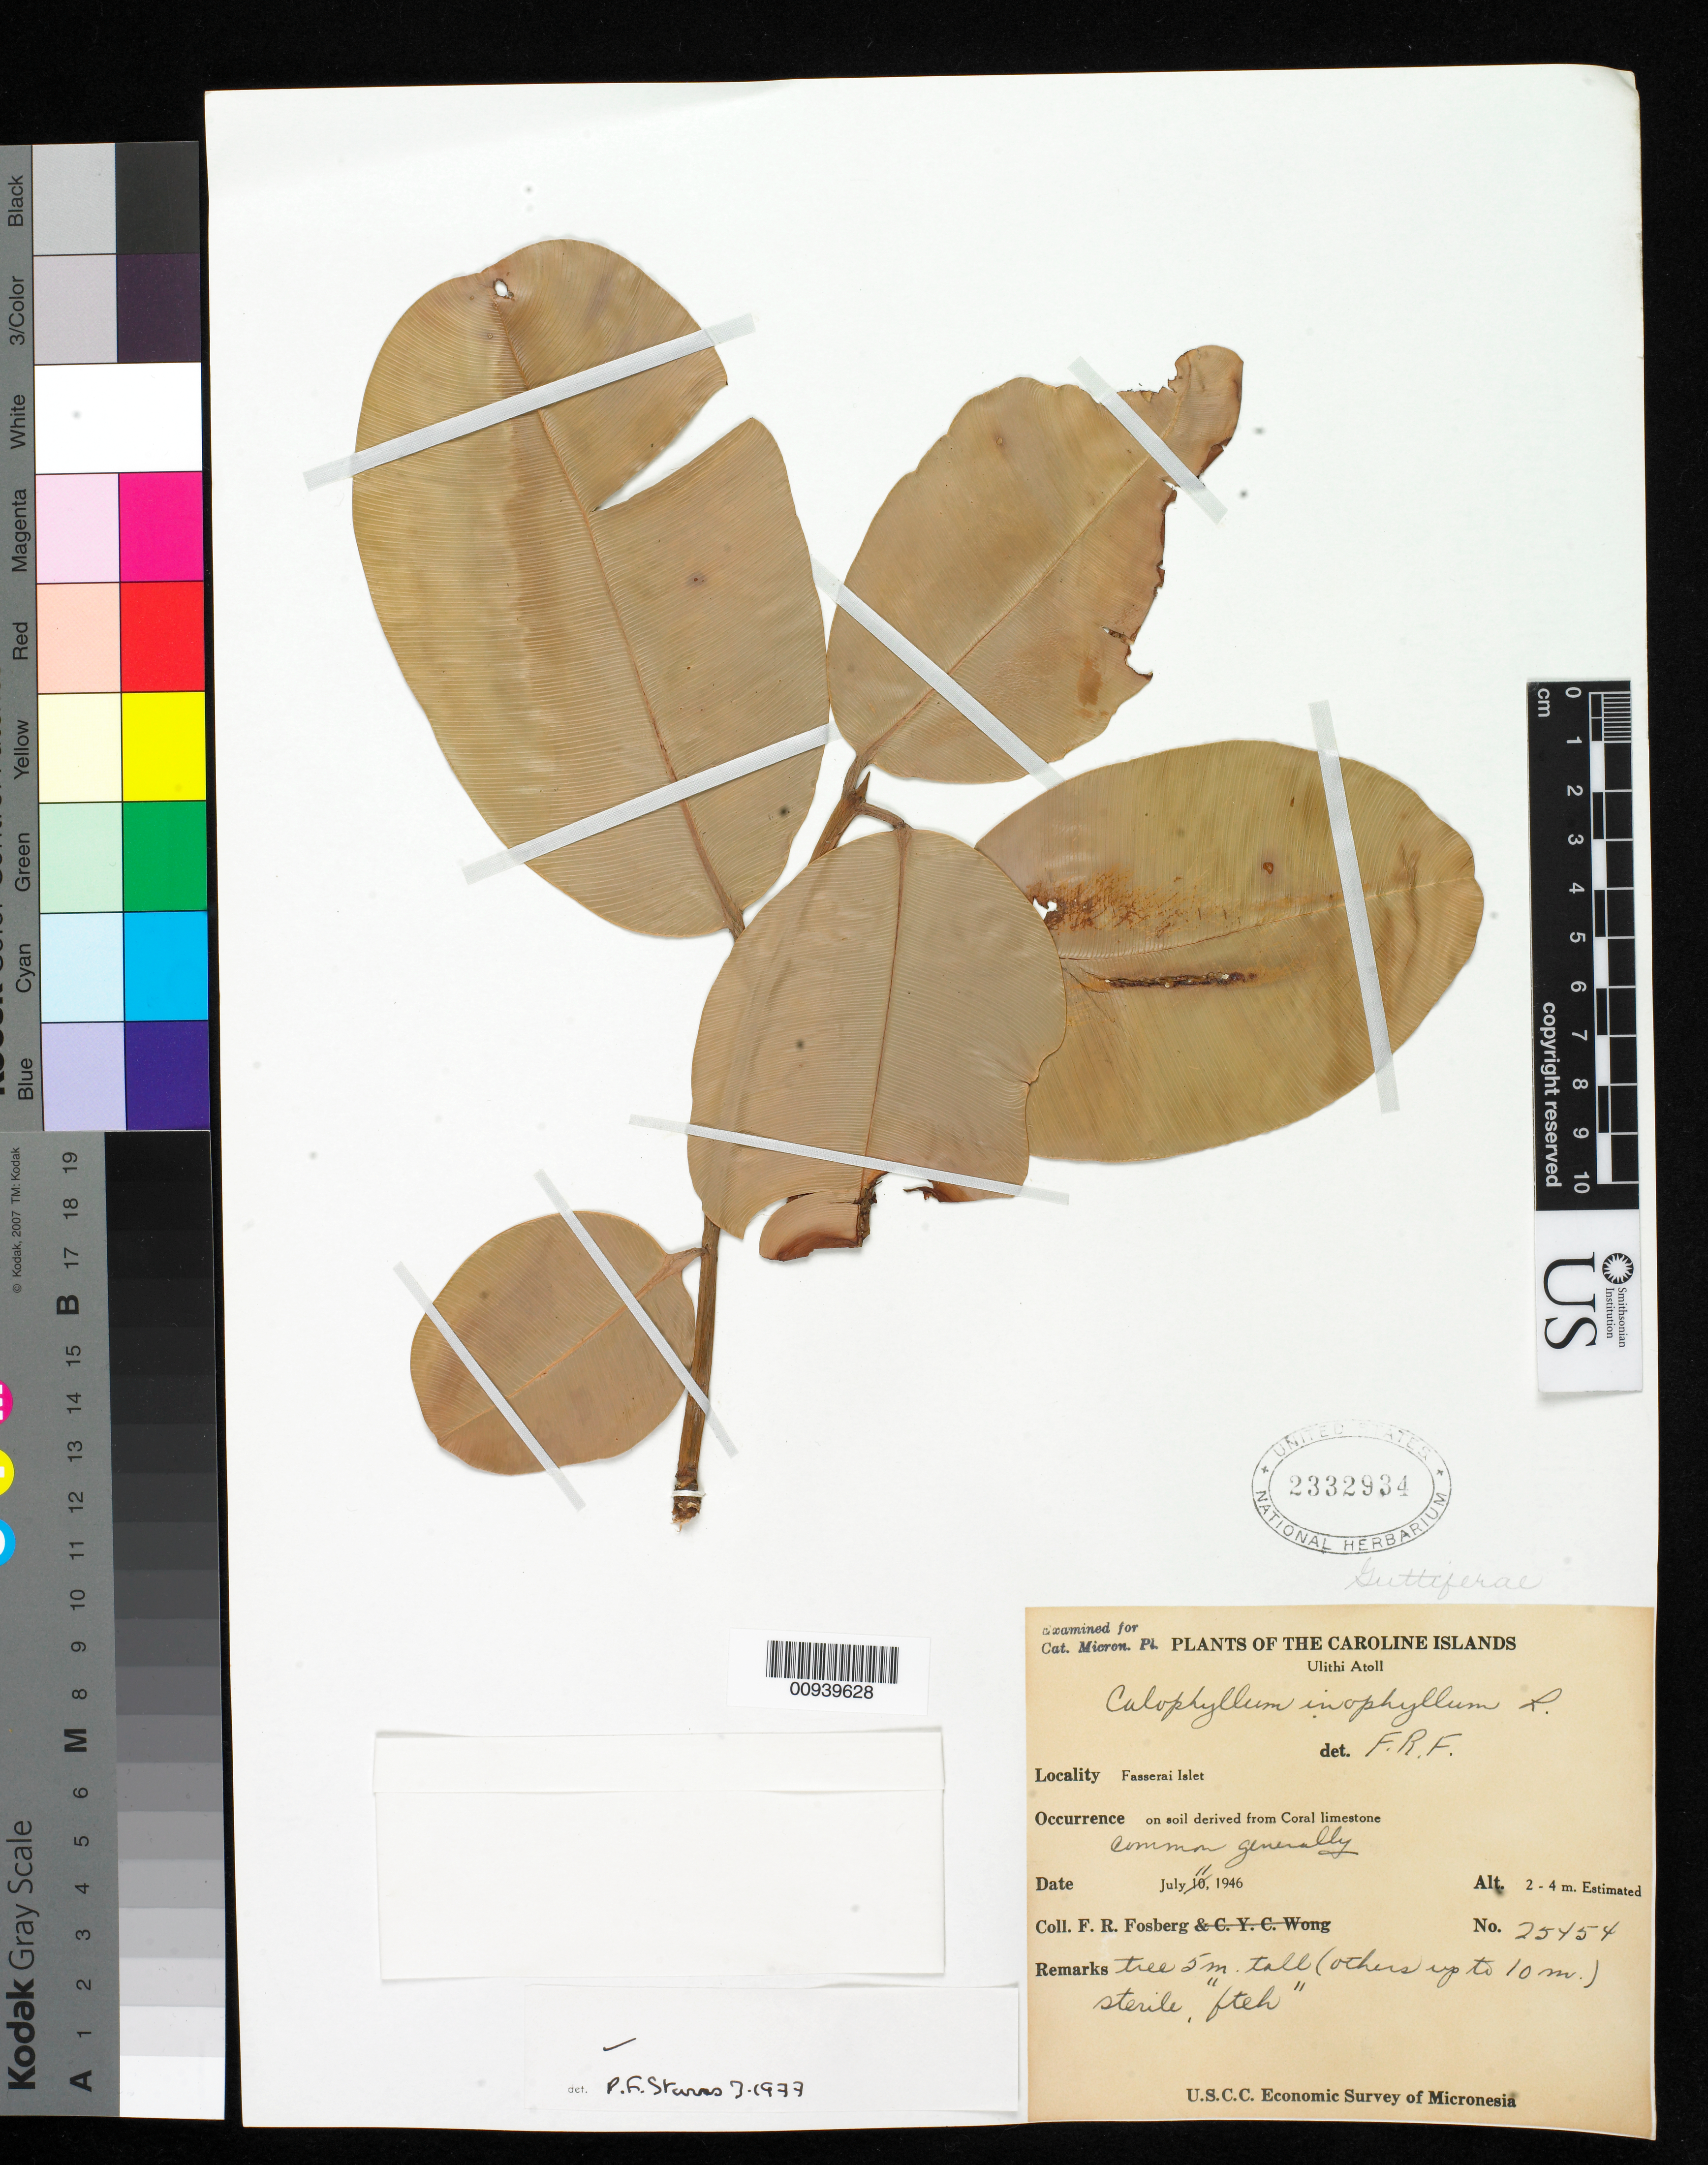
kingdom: Plantae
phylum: Tracheophyta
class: Magnoliopsida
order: Malpighiales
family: Calophyllaceae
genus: Calophyllum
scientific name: Calophyllum inophyllum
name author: L.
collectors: F. R. Fosberg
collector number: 25454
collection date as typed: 11 Jul 1946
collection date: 1946-07-11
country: Micronesia, Federated States of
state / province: Yap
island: Ulithi Atoll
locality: Fasserai Islet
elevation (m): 2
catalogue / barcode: US 2332934